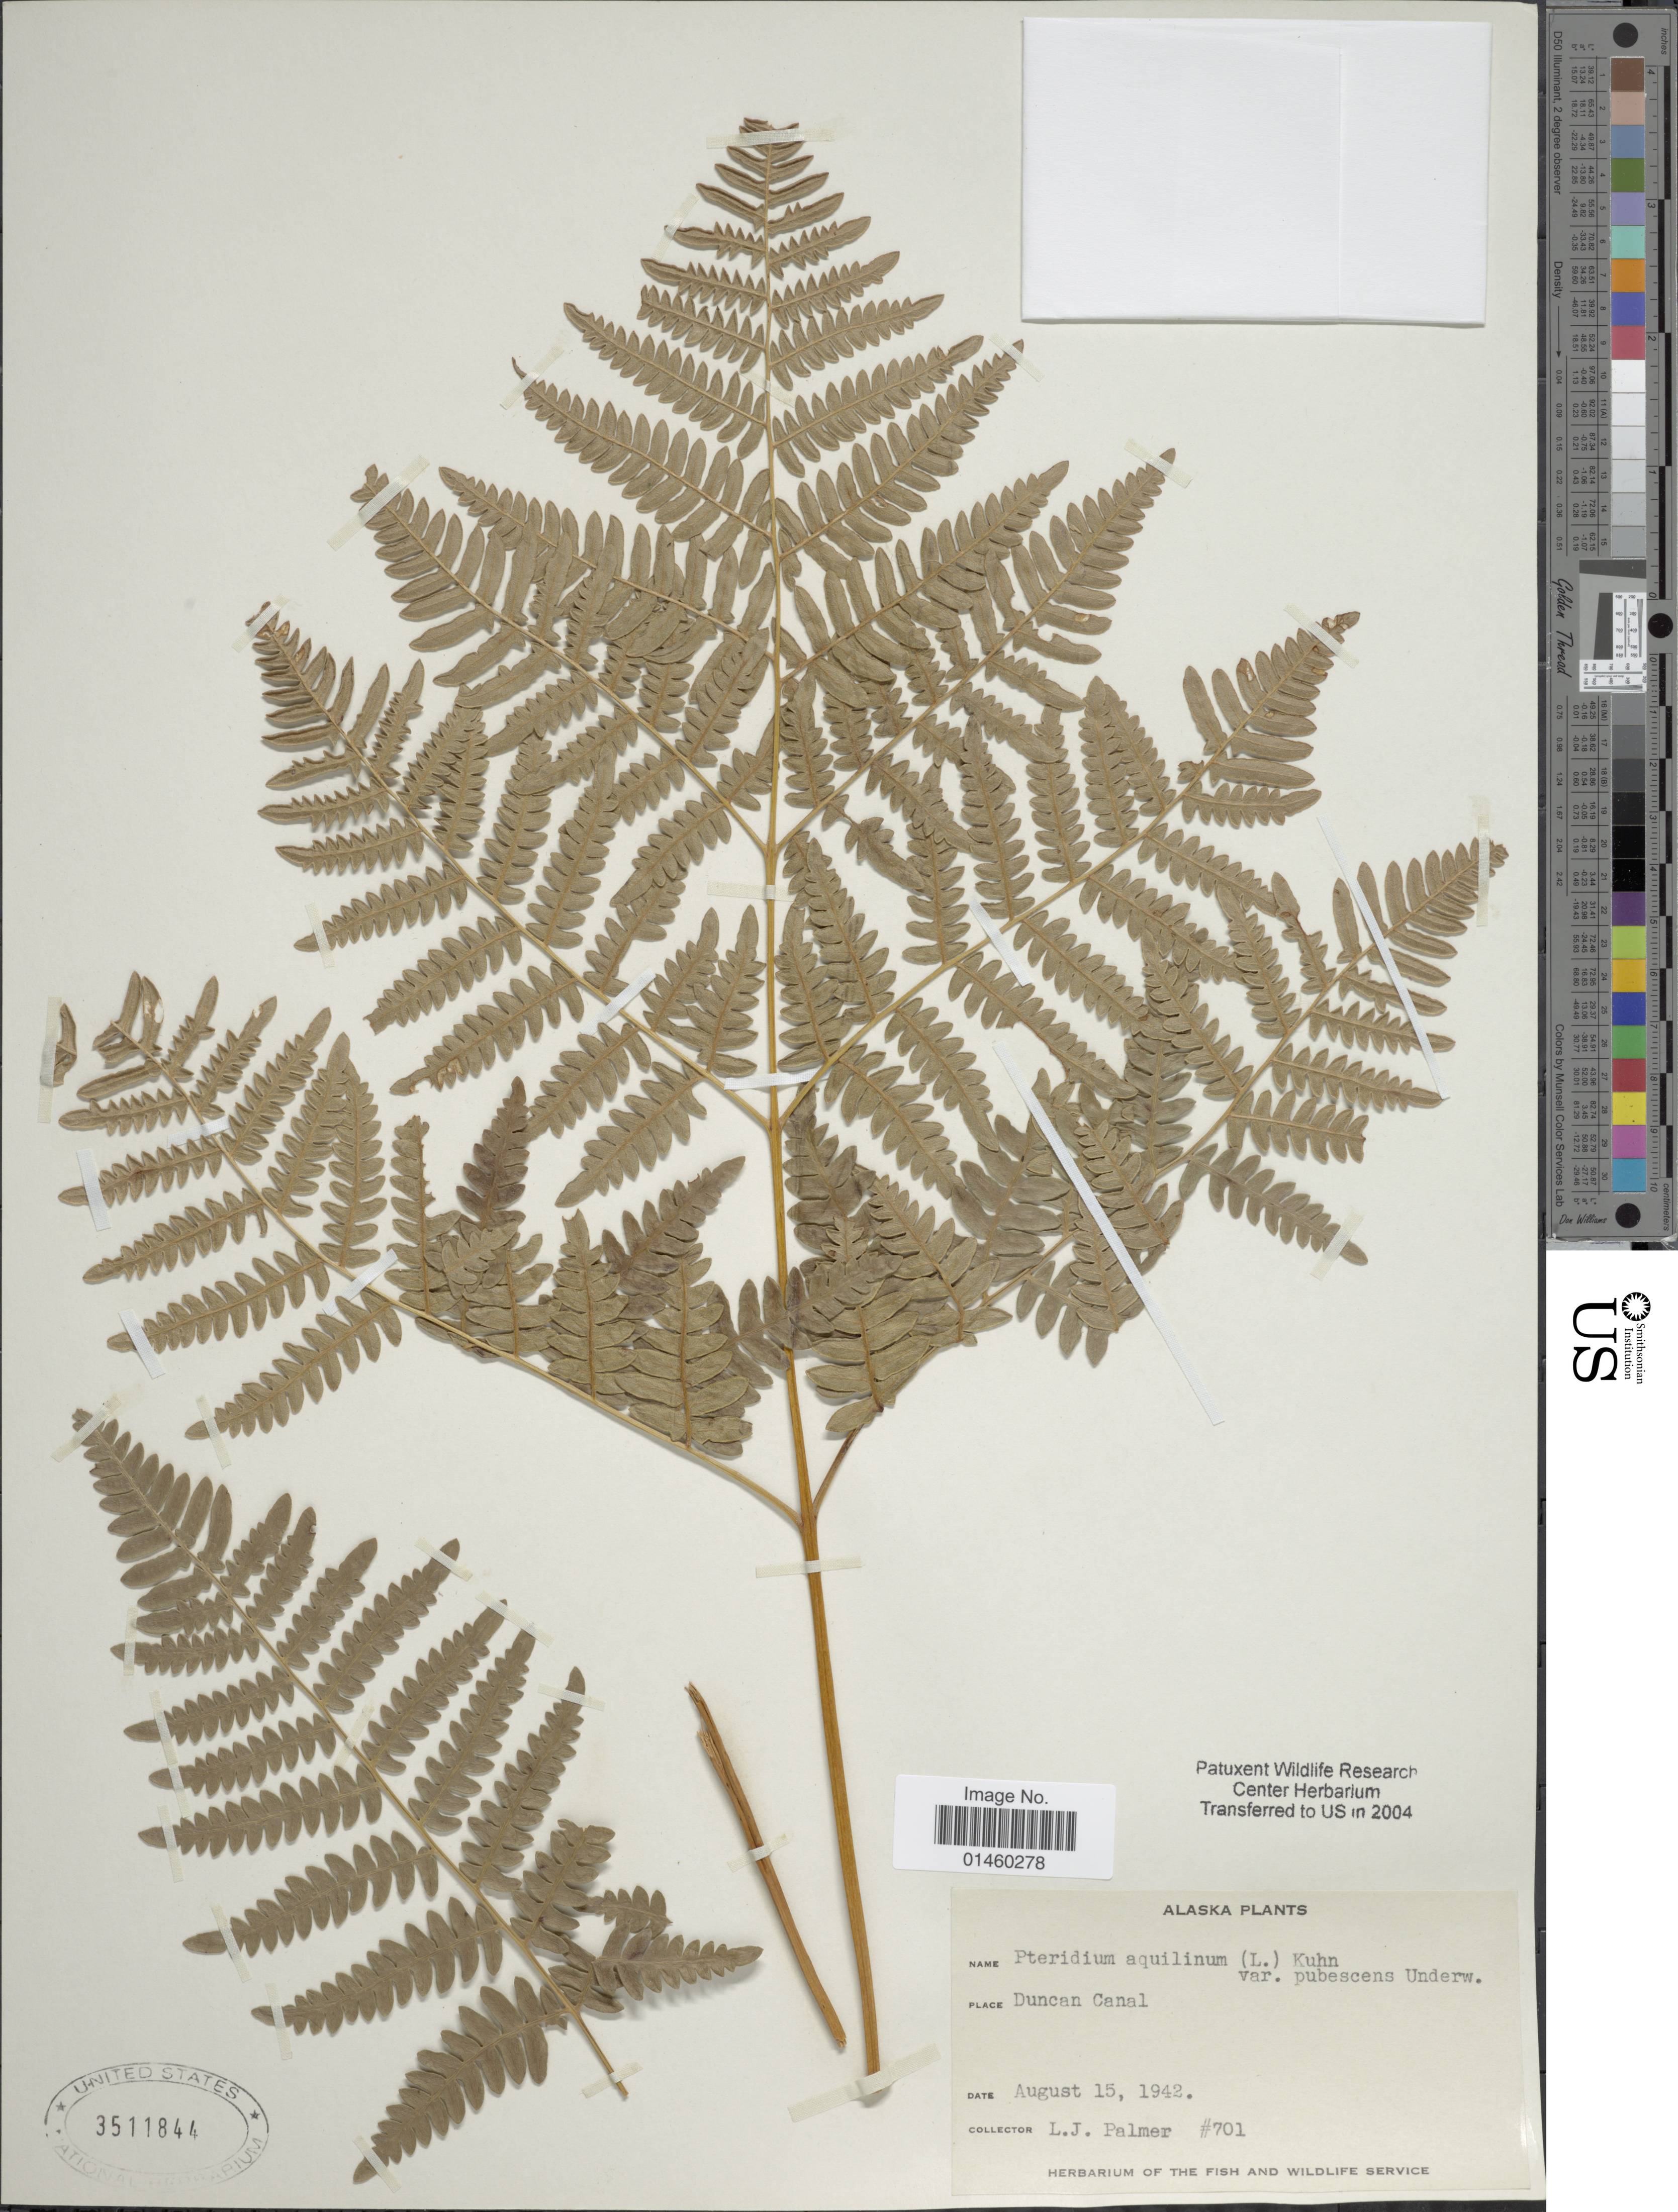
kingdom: Plantae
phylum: Tracheophyta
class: Polypodiopsida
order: Polypodiales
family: Dennstaedtiaceae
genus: Pteridium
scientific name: Pteridium pubescens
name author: (Underw.) Christenh.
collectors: L. J. Palmer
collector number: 701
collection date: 1942-08-15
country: United States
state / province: Alaska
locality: Duncan Canal.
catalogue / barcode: US 3511844